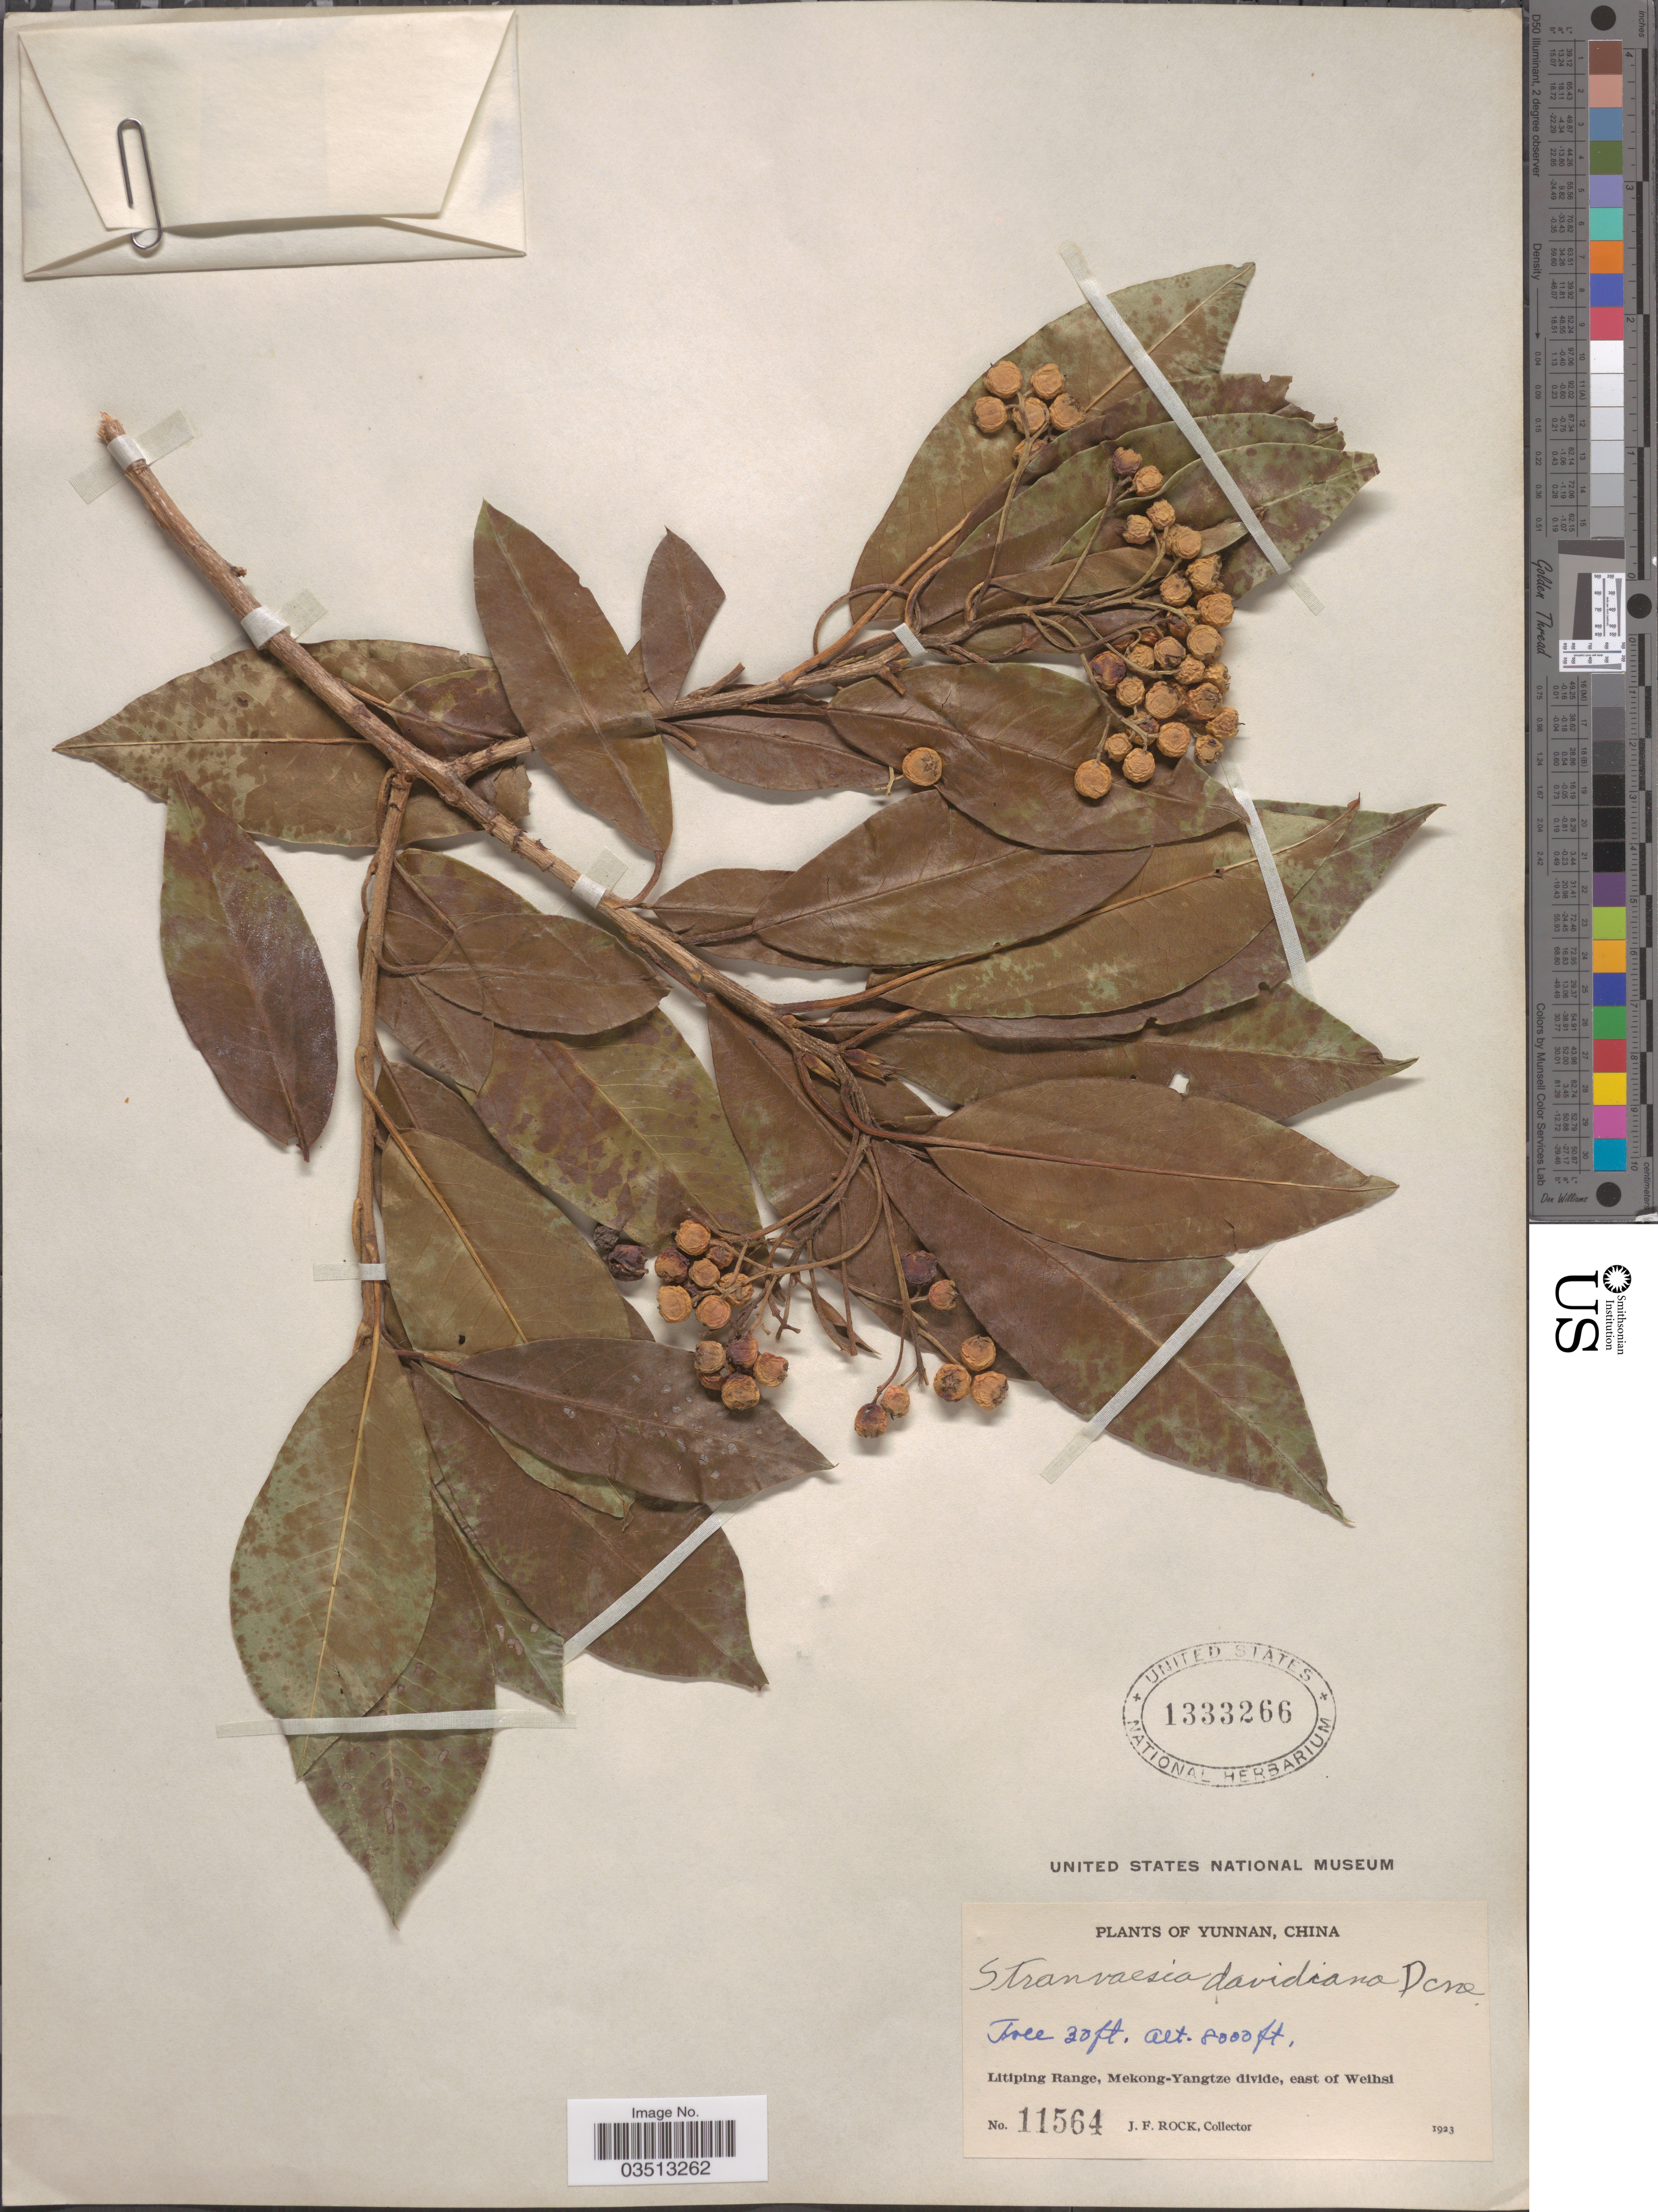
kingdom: Plantae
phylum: Tracheophyta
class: Magnoliopsida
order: Rosales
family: Rosaceae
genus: Stranvaesia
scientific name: Stranvaesia davidiana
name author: Decne.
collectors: J. Rock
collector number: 11564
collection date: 1923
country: China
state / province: Yunnan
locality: Litiping Range, Mekong-Yangtze divide, east of Weihsi.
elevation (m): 2438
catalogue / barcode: US 1333266